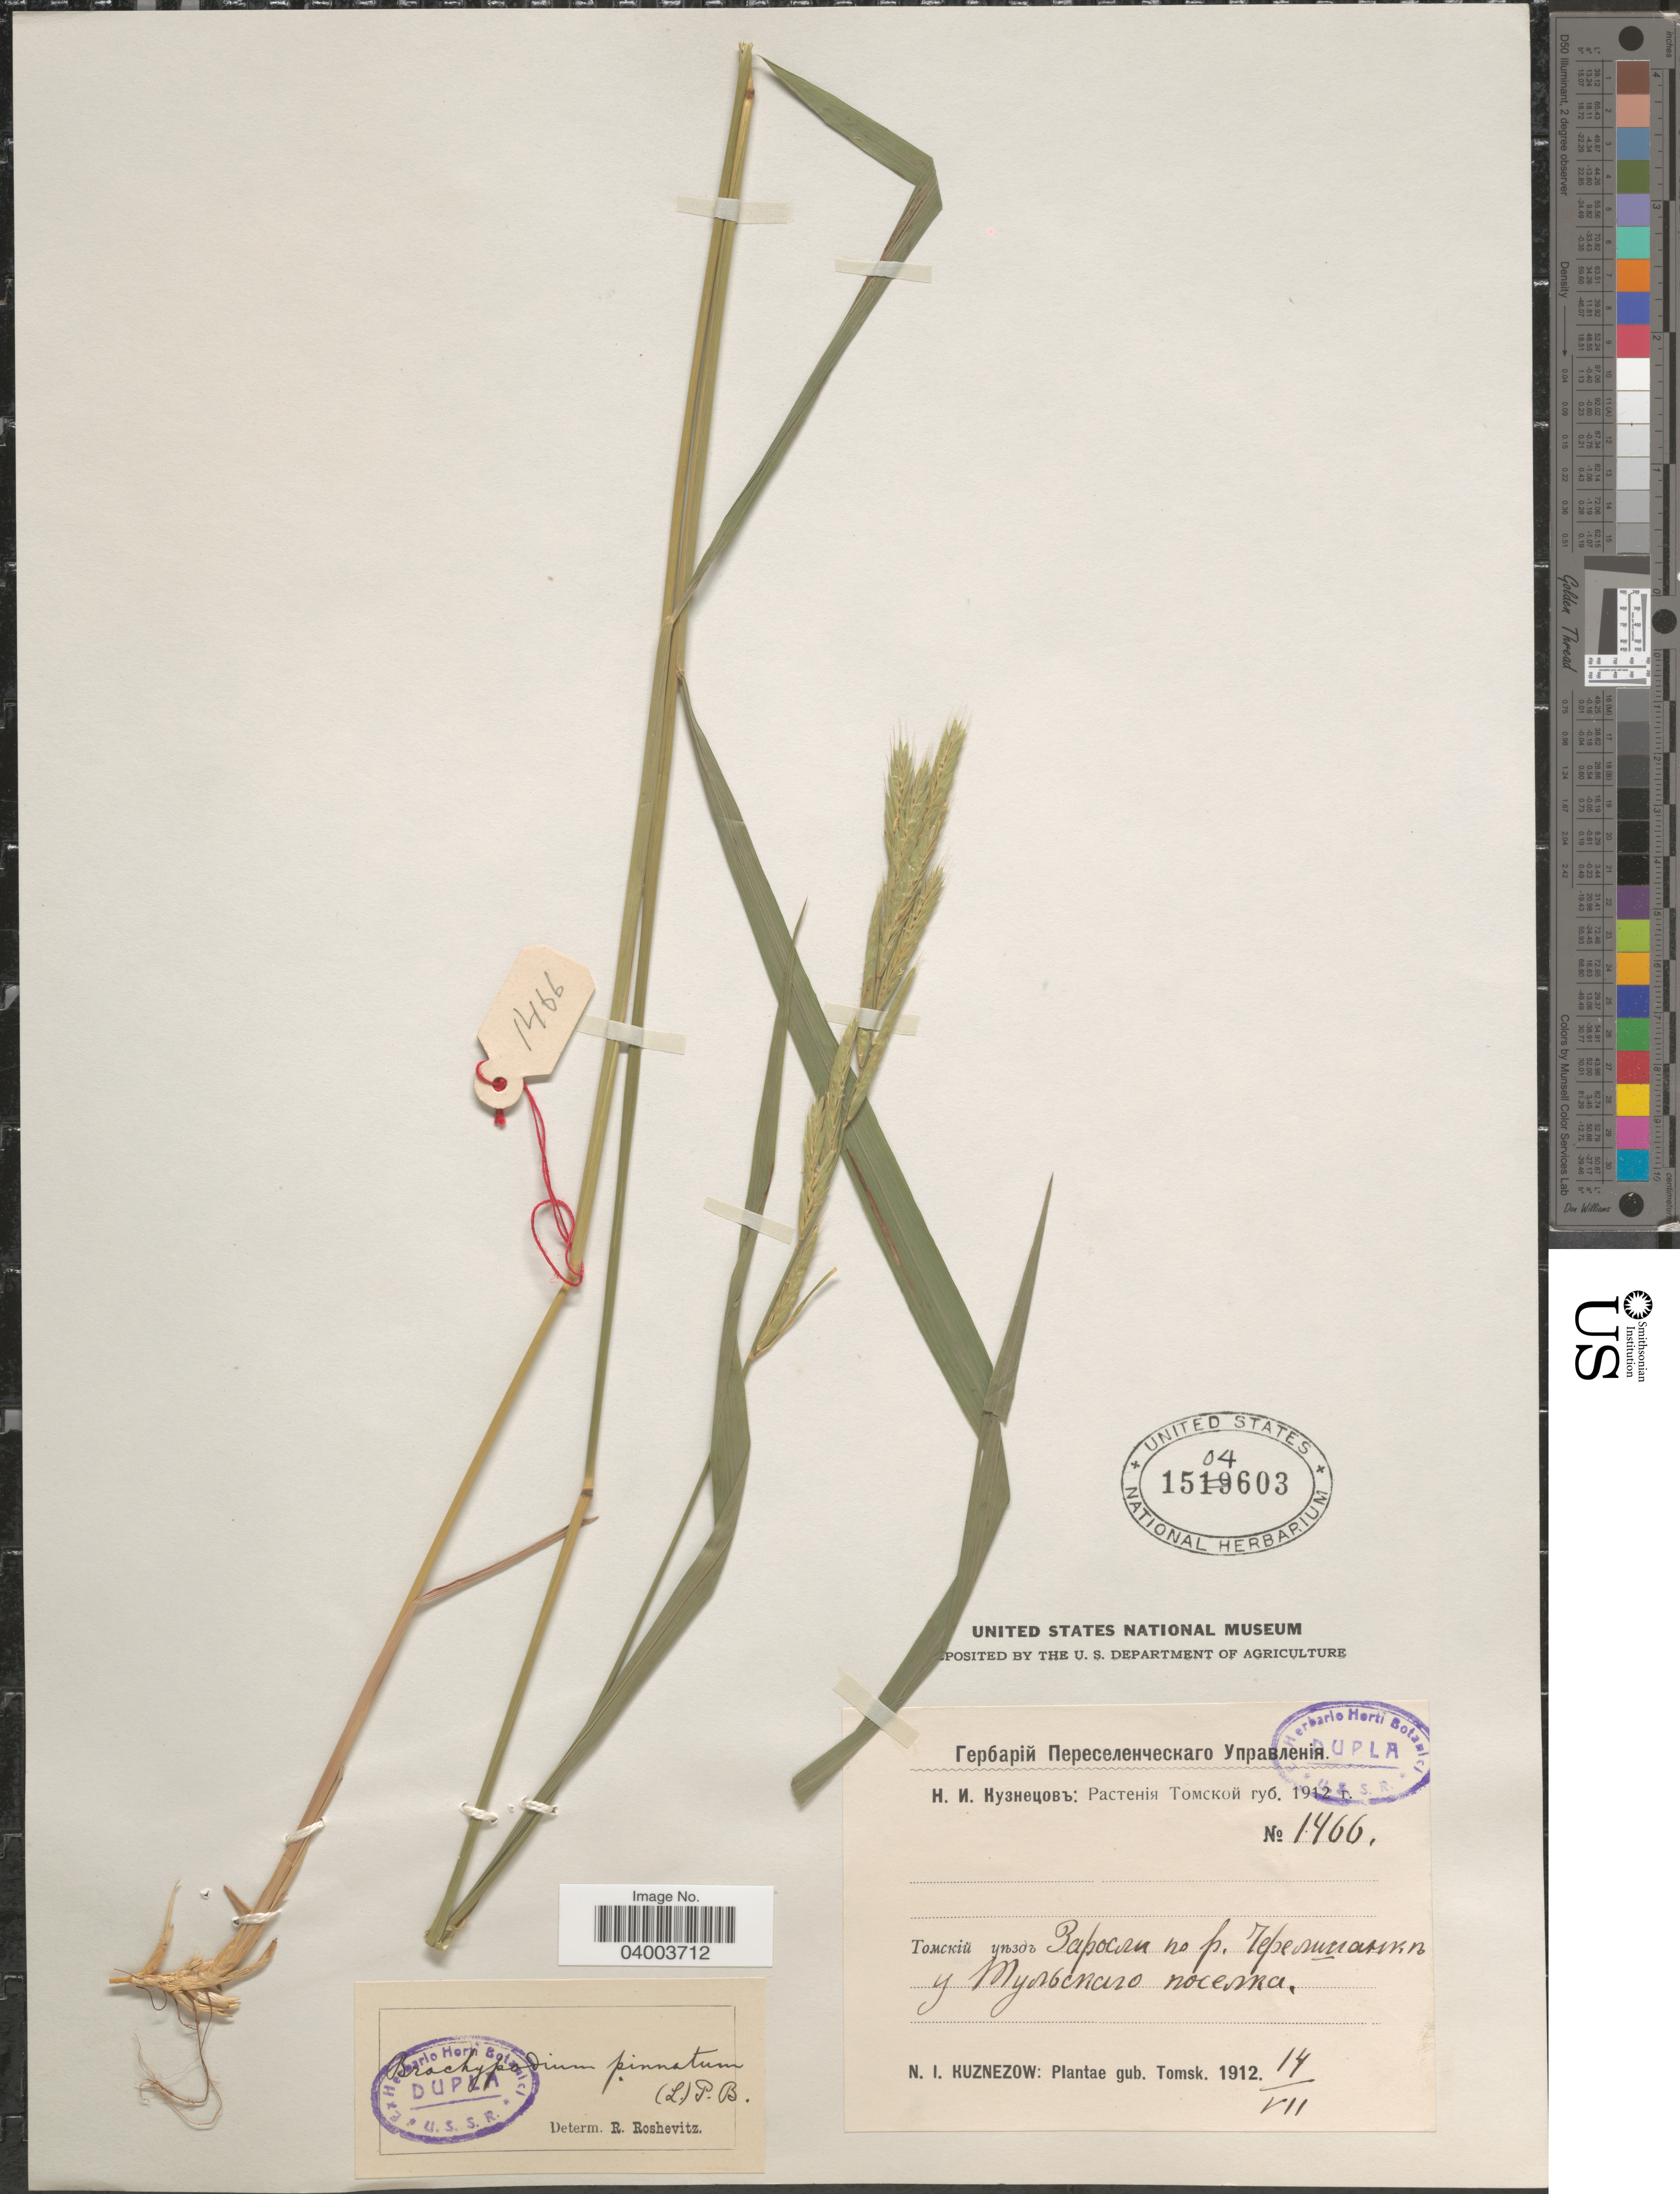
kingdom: Plantae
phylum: Tracheophyta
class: Liliopsida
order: Poales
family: Poaceae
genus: Brachypodium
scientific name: Brachypodium pinnatum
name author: (L.) P. Beauv.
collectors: N. Kuznetsov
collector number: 1466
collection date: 1912-07-14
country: Russian Federation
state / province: Tomsk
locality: Tomsk. Plants along the Cher[?] river. Tulspalo settlement.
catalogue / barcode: US 1504603